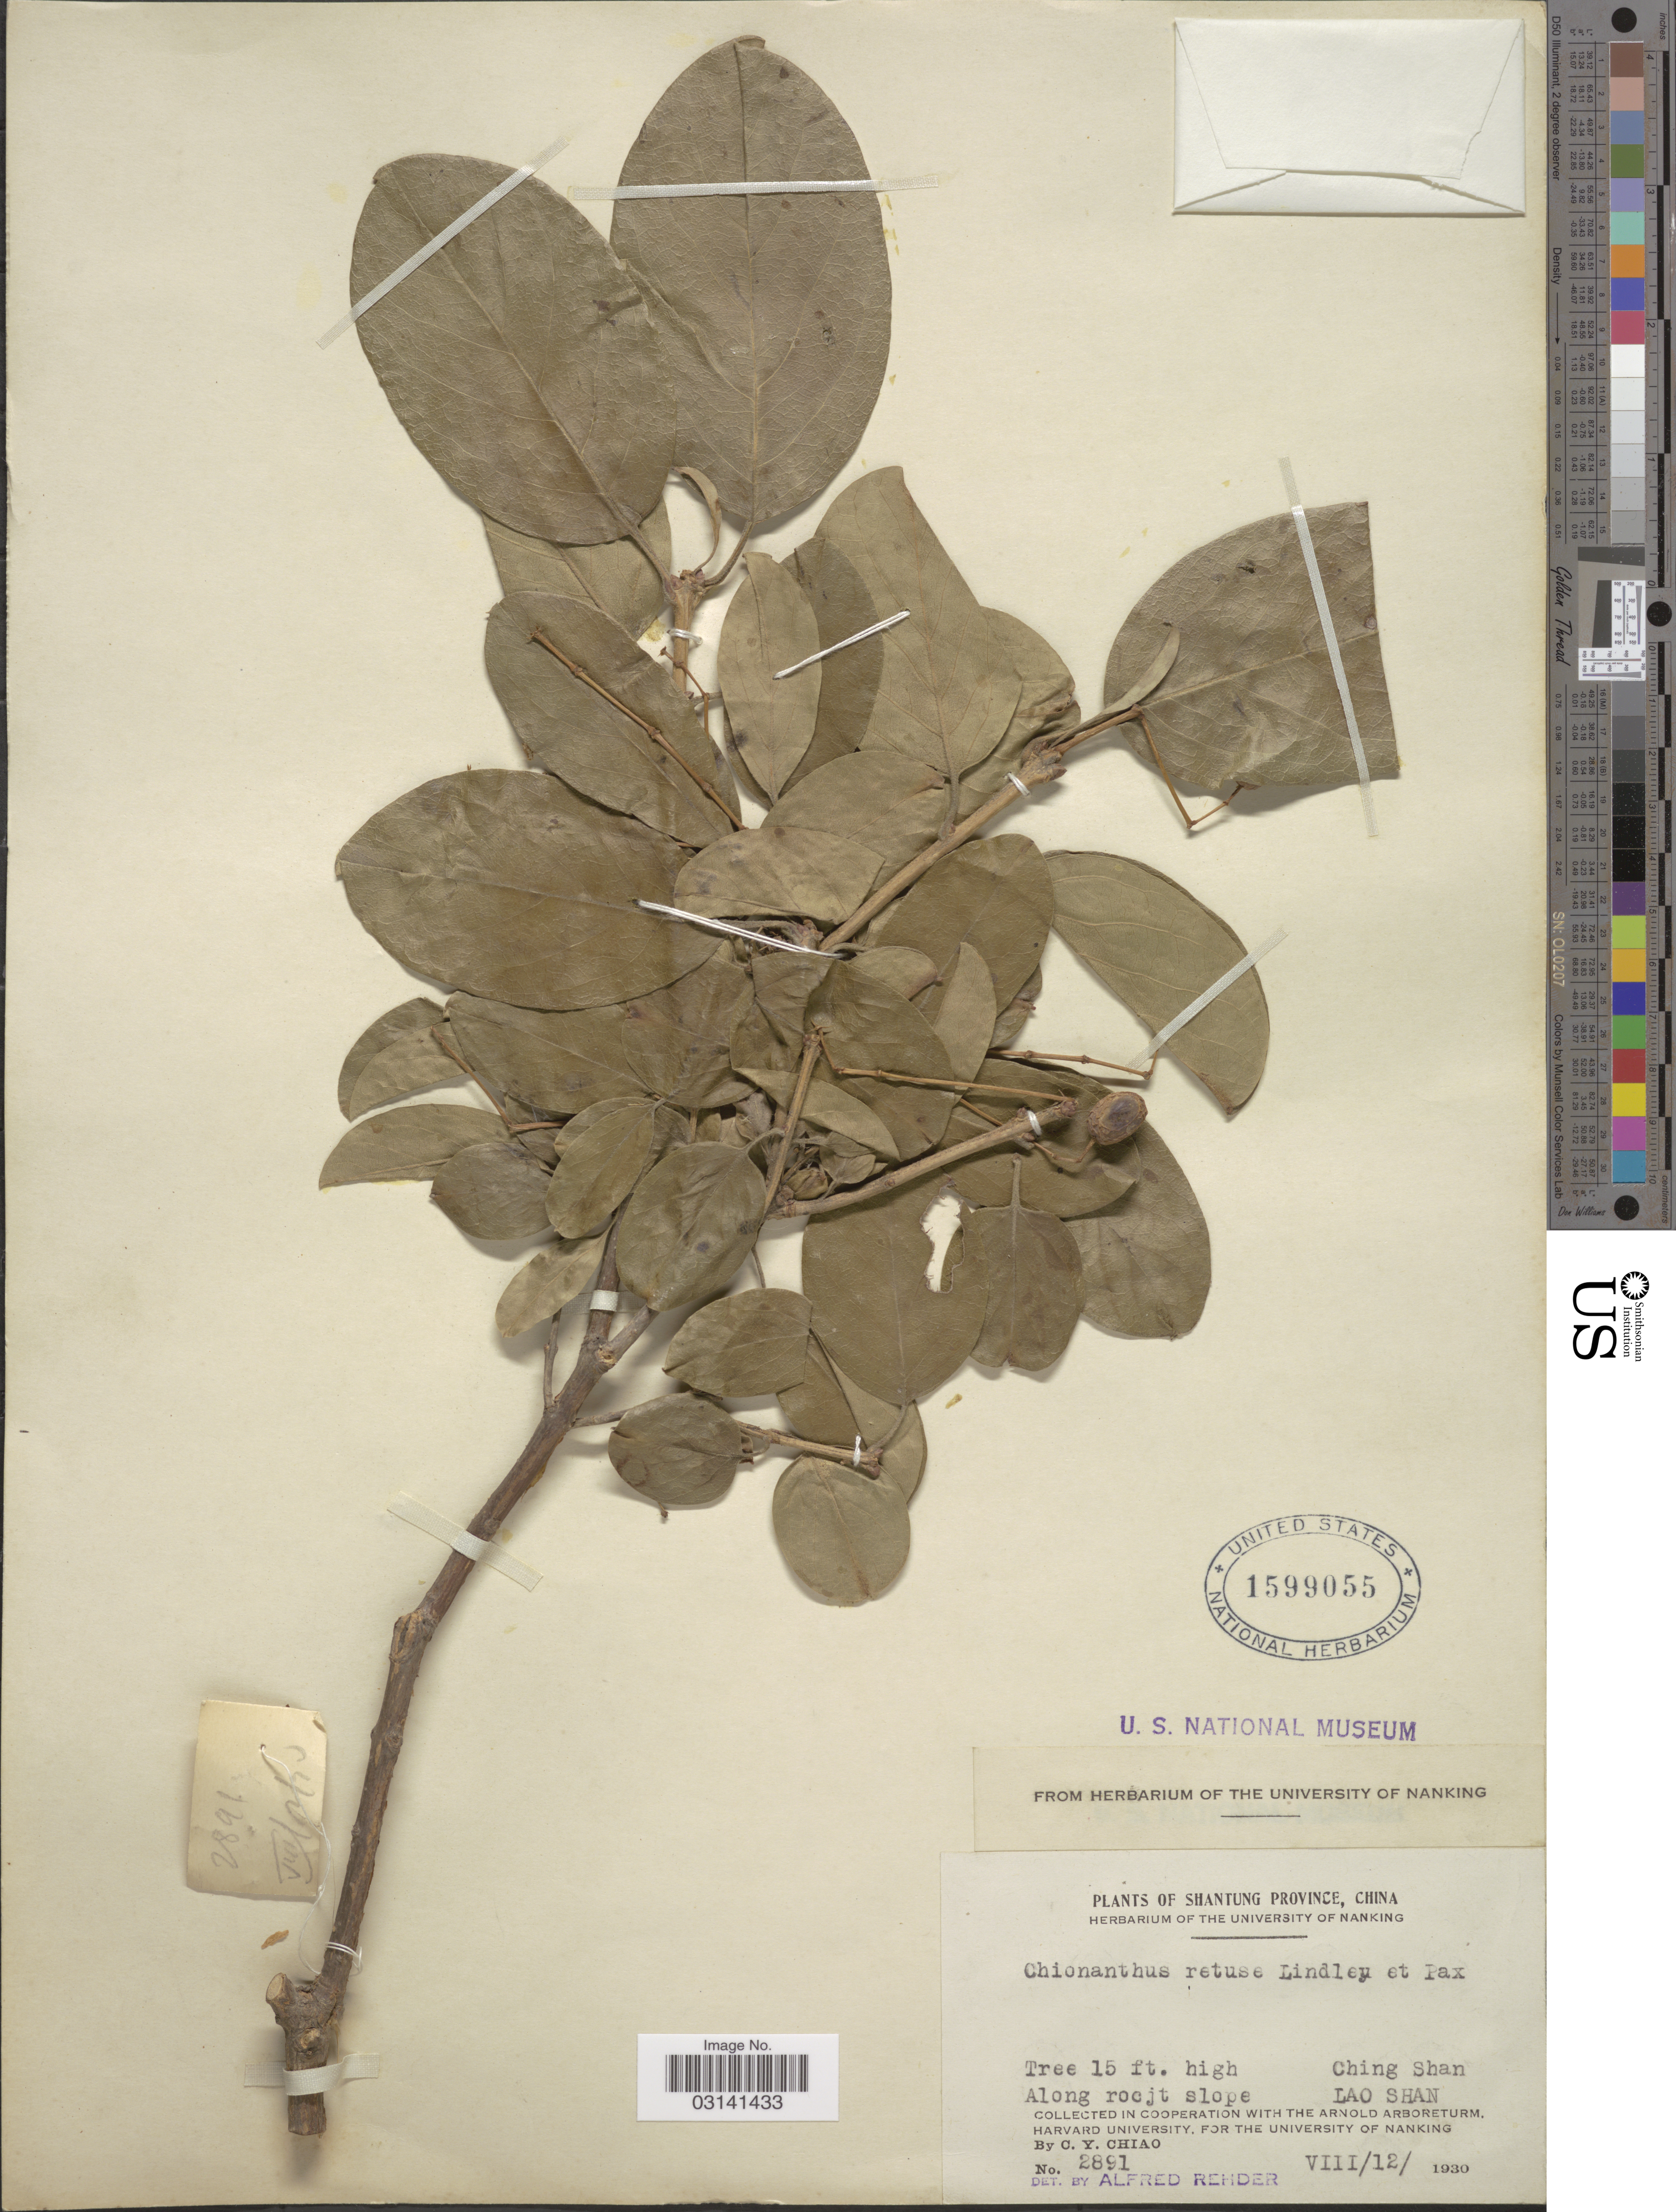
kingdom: Plantae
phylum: Tracheophyta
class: Magnoliopsida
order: Lamiales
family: Oleaceae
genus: Chionanthus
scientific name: Chionanthus retusus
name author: Lindl. & Paxton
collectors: C. Y. Chiao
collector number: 2891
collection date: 1930-08-12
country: China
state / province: Shandong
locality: Shantung Province. Chin Shan, Lao Shan. Along rocjt slope.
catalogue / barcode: US 1599055